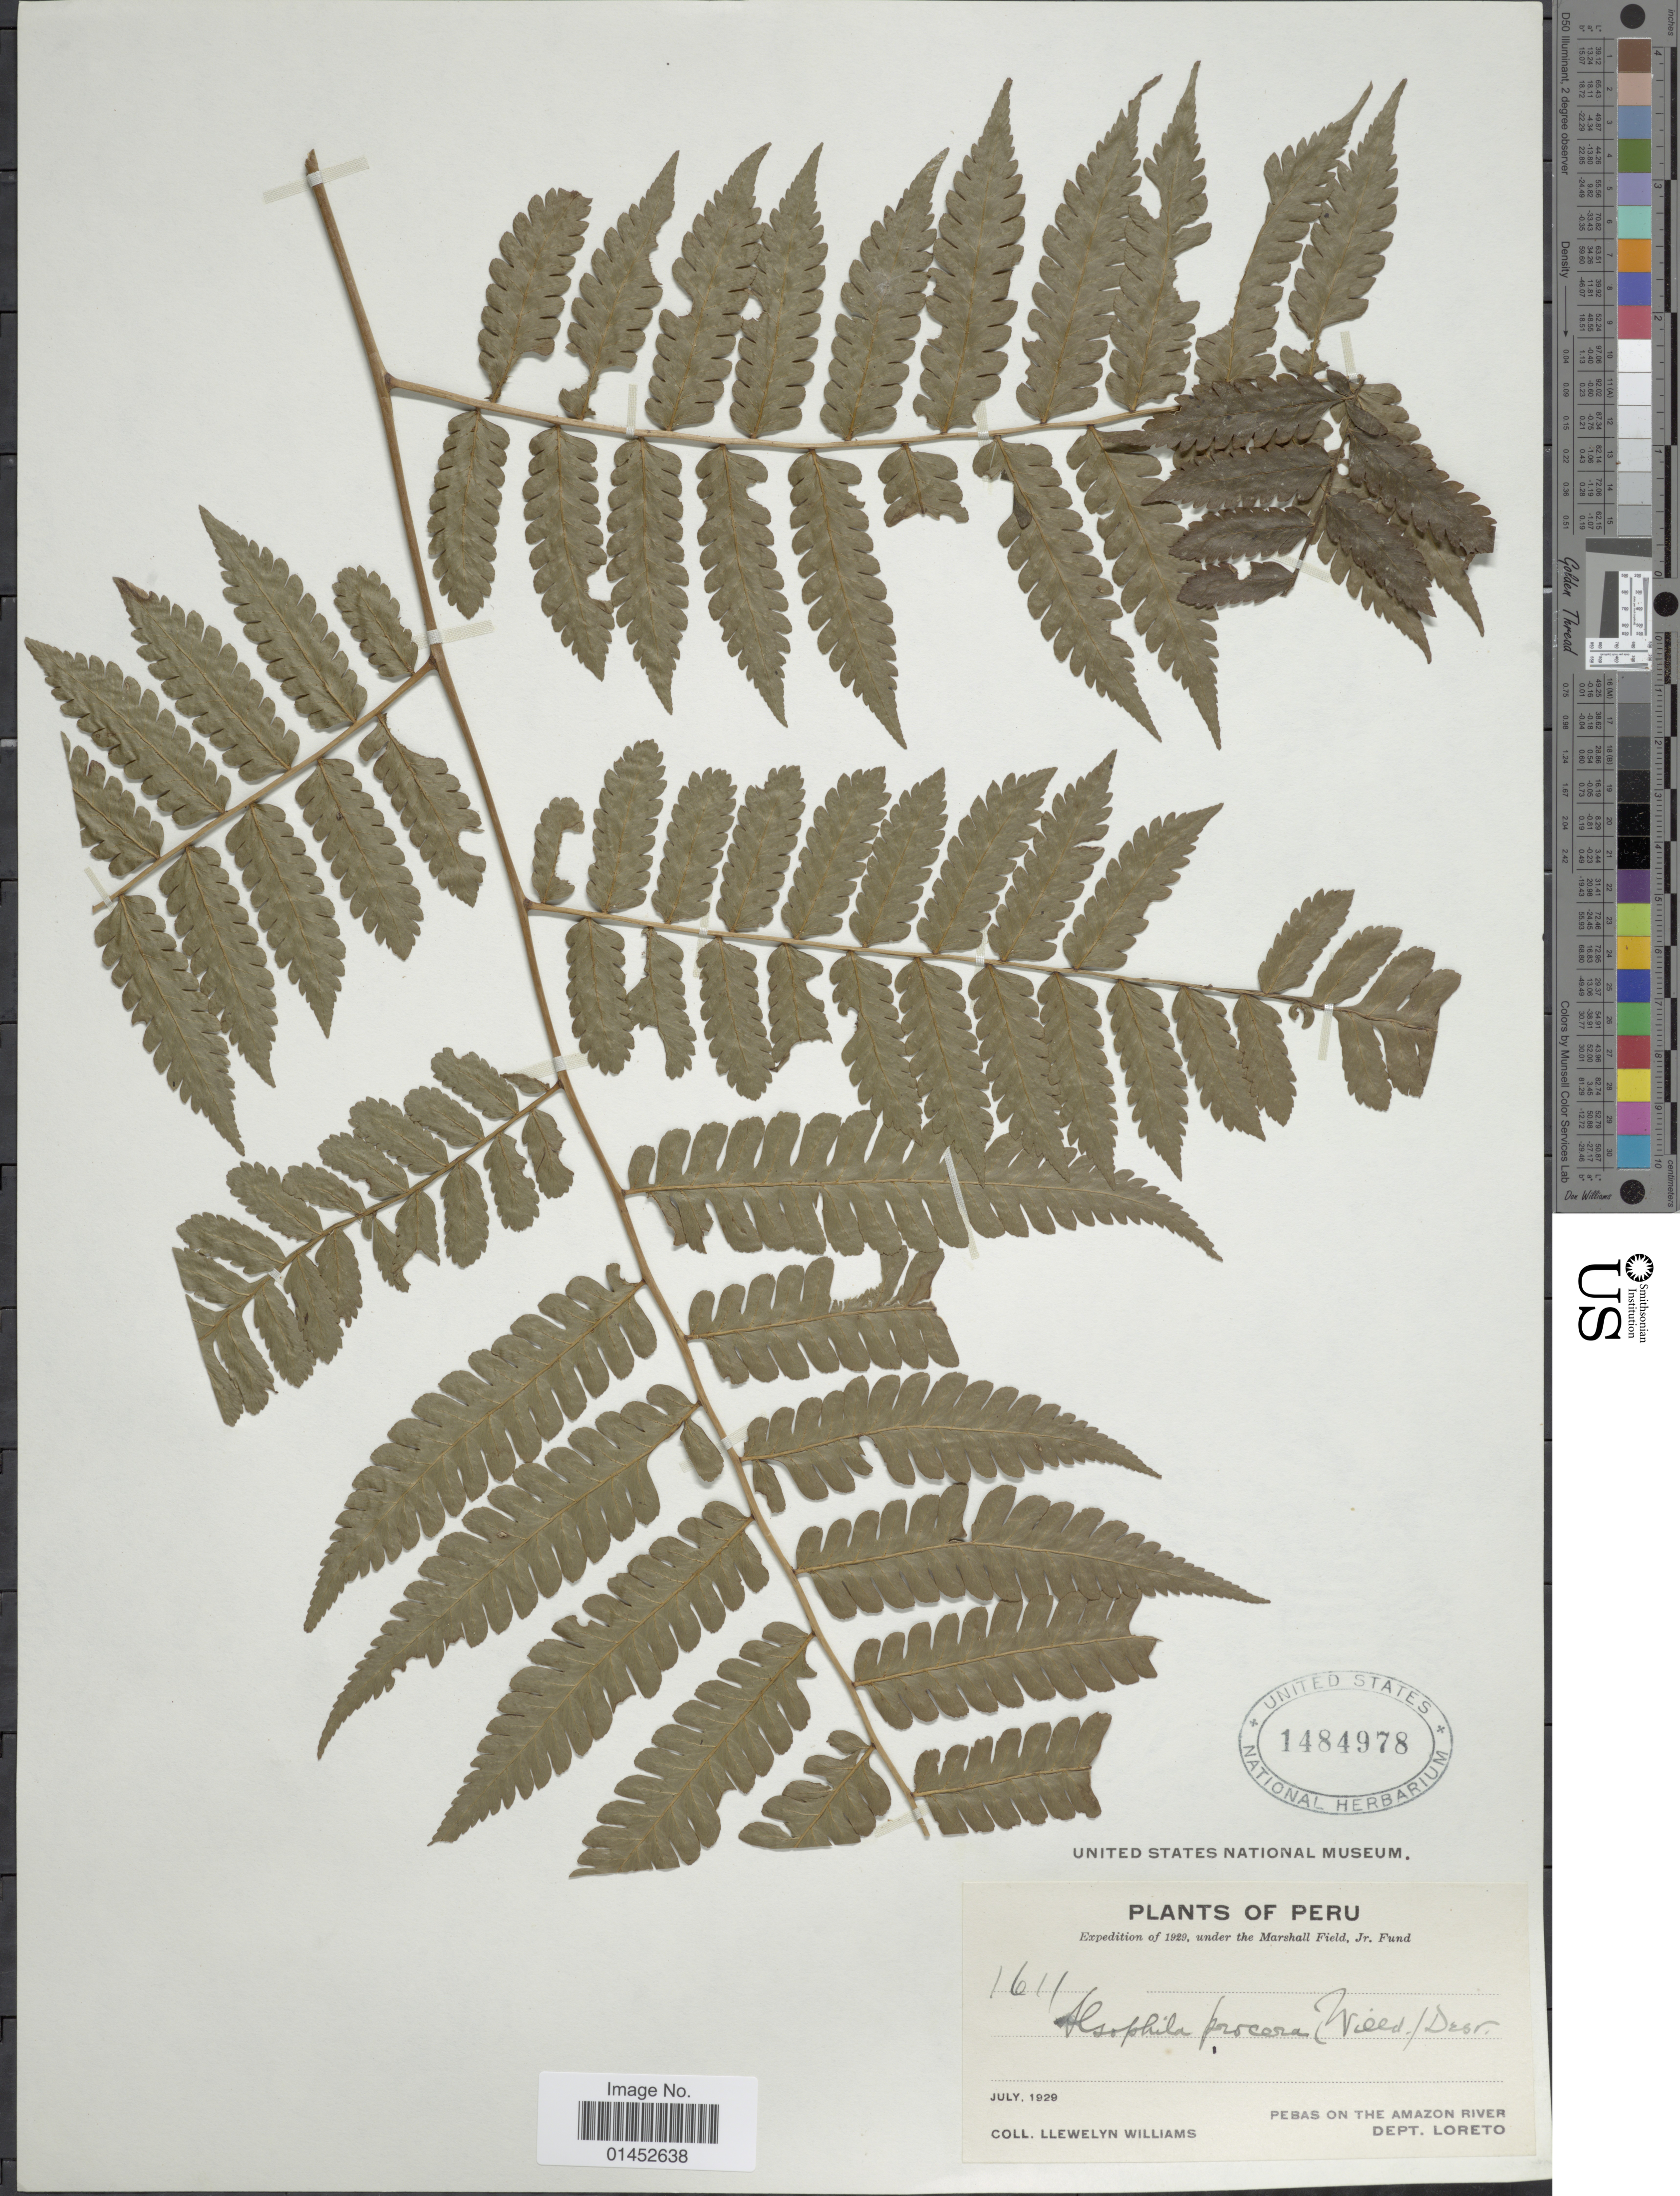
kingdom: Plantae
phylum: Tracheophyta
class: Polypodiopsida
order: Cyatheales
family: Cyatheaceae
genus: Cyathea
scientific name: Cyathea pungens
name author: (Willd.) Domin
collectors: Ll. Williams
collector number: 1611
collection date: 1929-07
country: Peru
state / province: Loreto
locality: Pebas on the Amazon River Dept. Loreto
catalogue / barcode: US 1484978